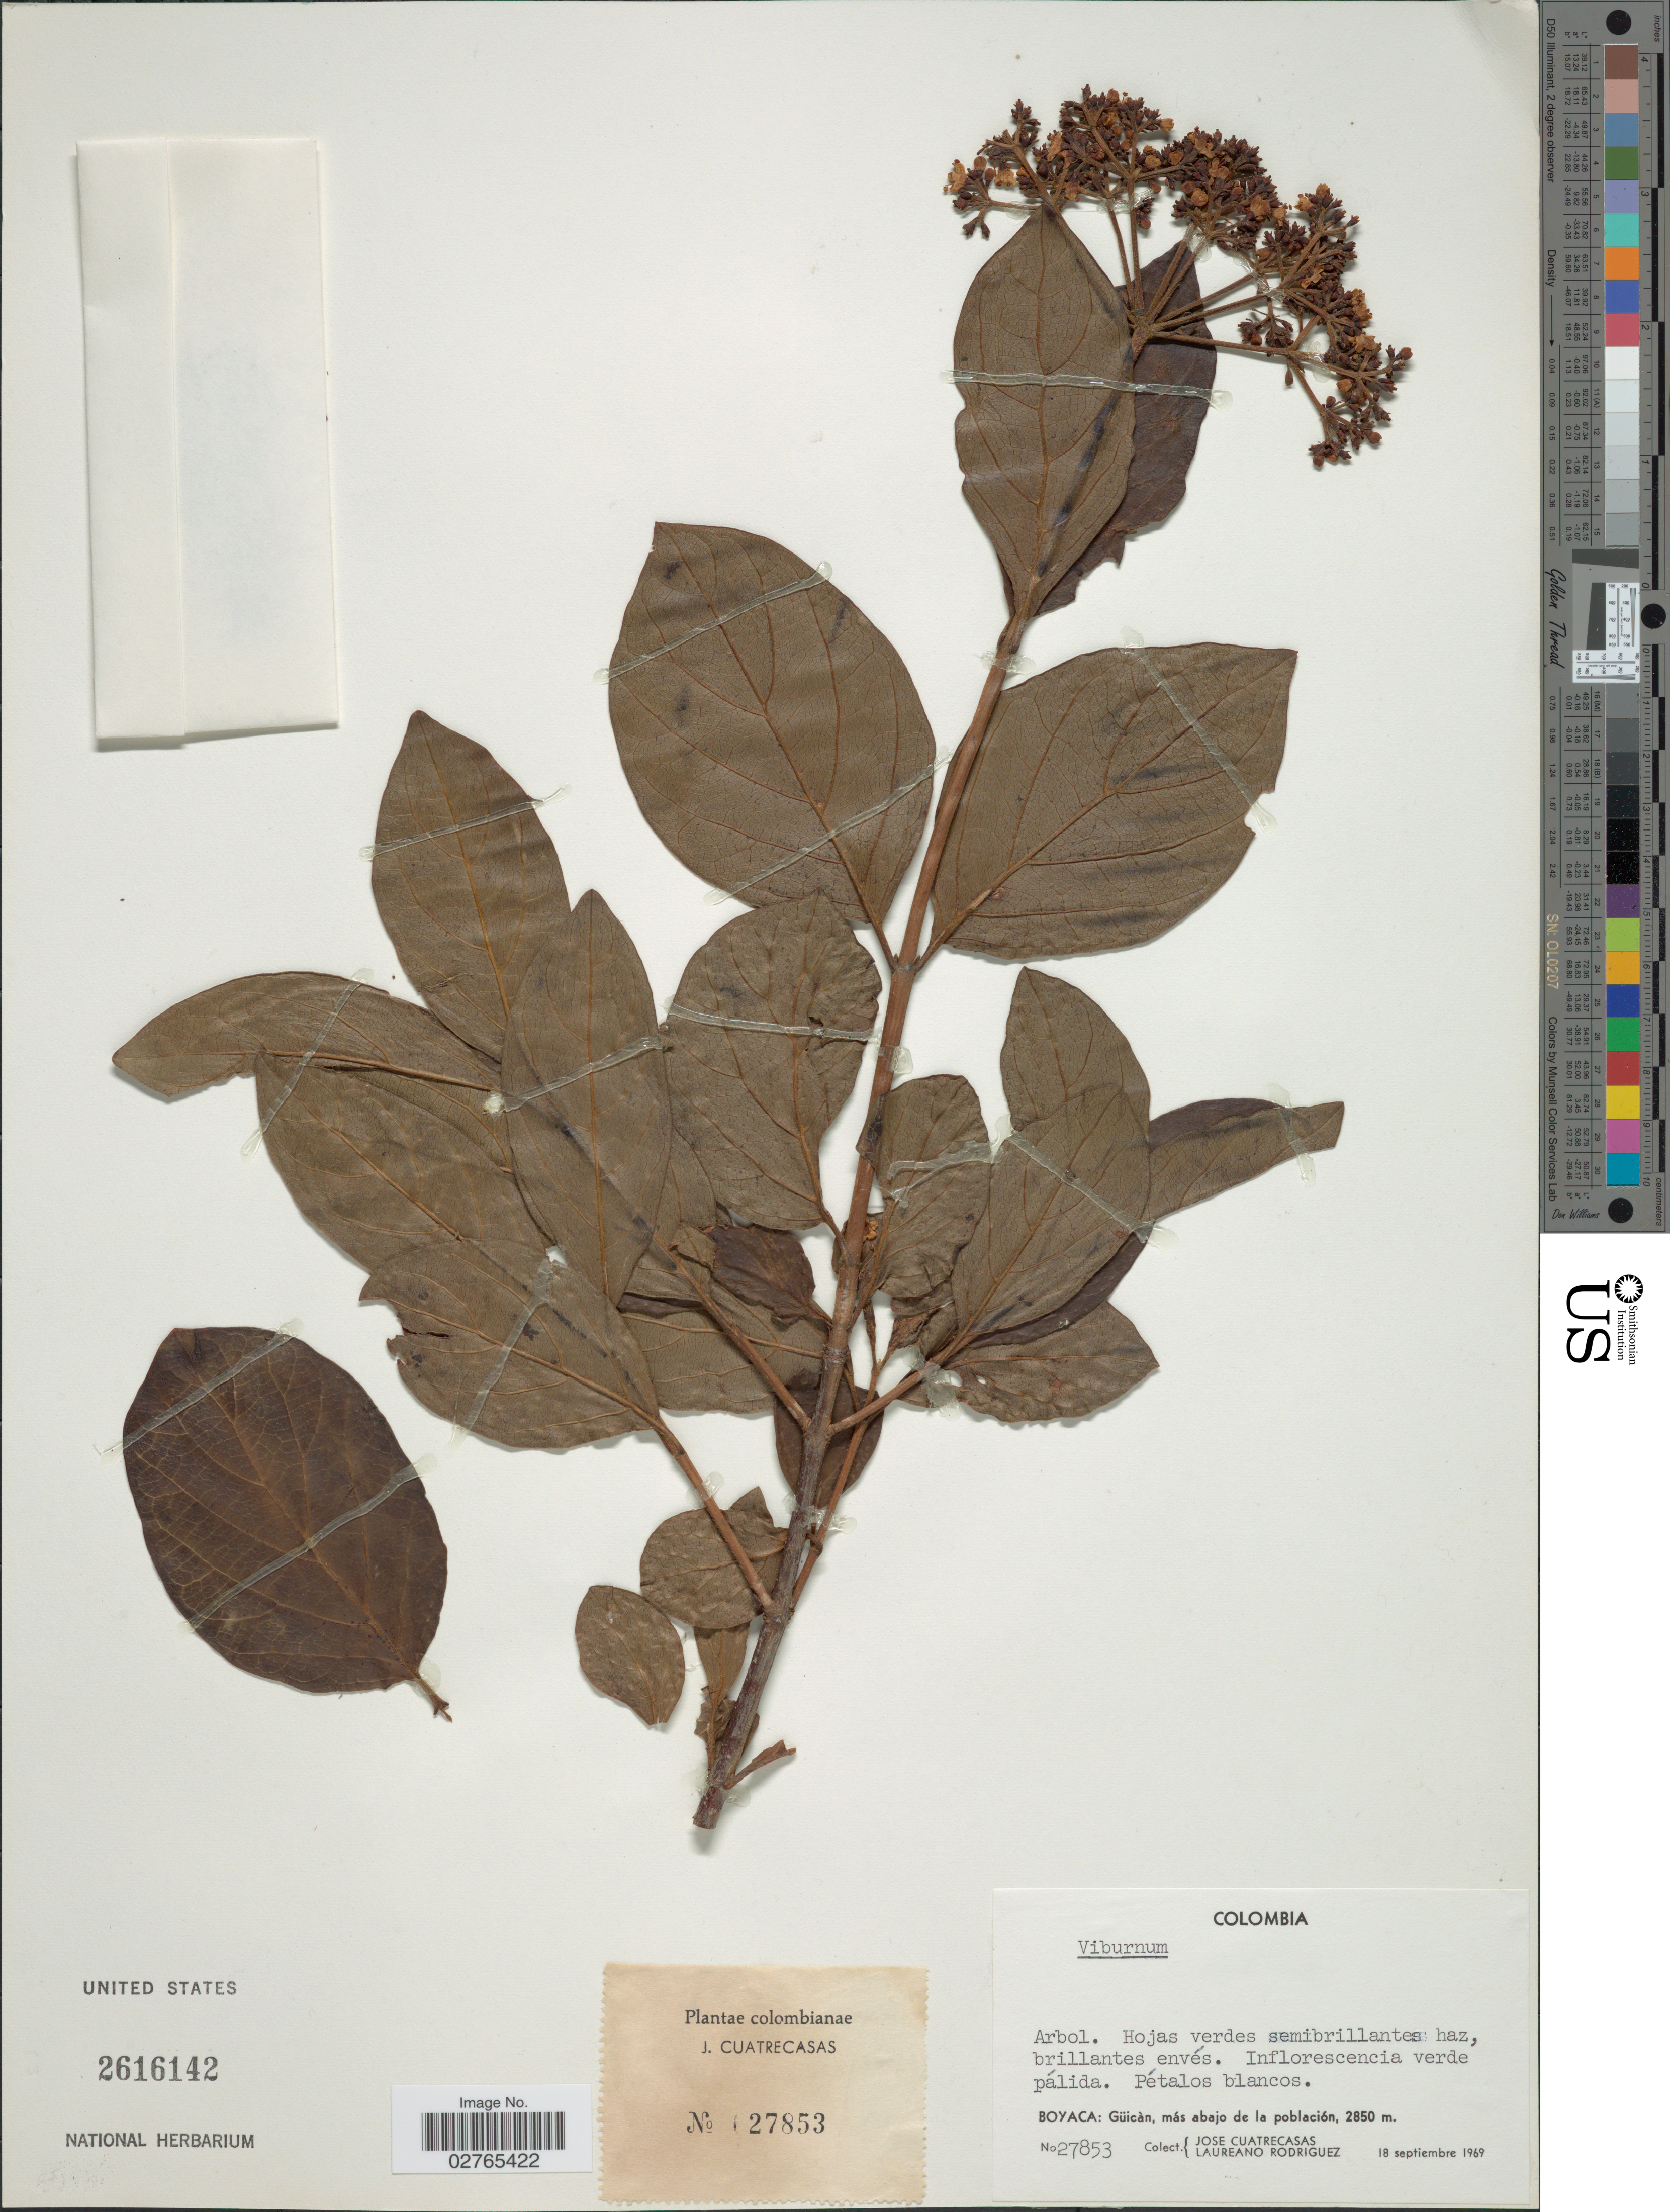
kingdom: Plantae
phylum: Tracheophyta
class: Magnoliopsida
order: Dipsacales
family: Viburnaceae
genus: Viburnum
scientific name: Viburnum sp.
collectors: J. Cuatrecasas & L. Rodriguez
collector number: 27853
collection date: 1969-09-18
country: Colombia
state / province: Boyacá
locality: Boyaca: Güicàn, más abajo de la poblacíon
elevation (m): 2850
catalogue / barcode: US 2616142